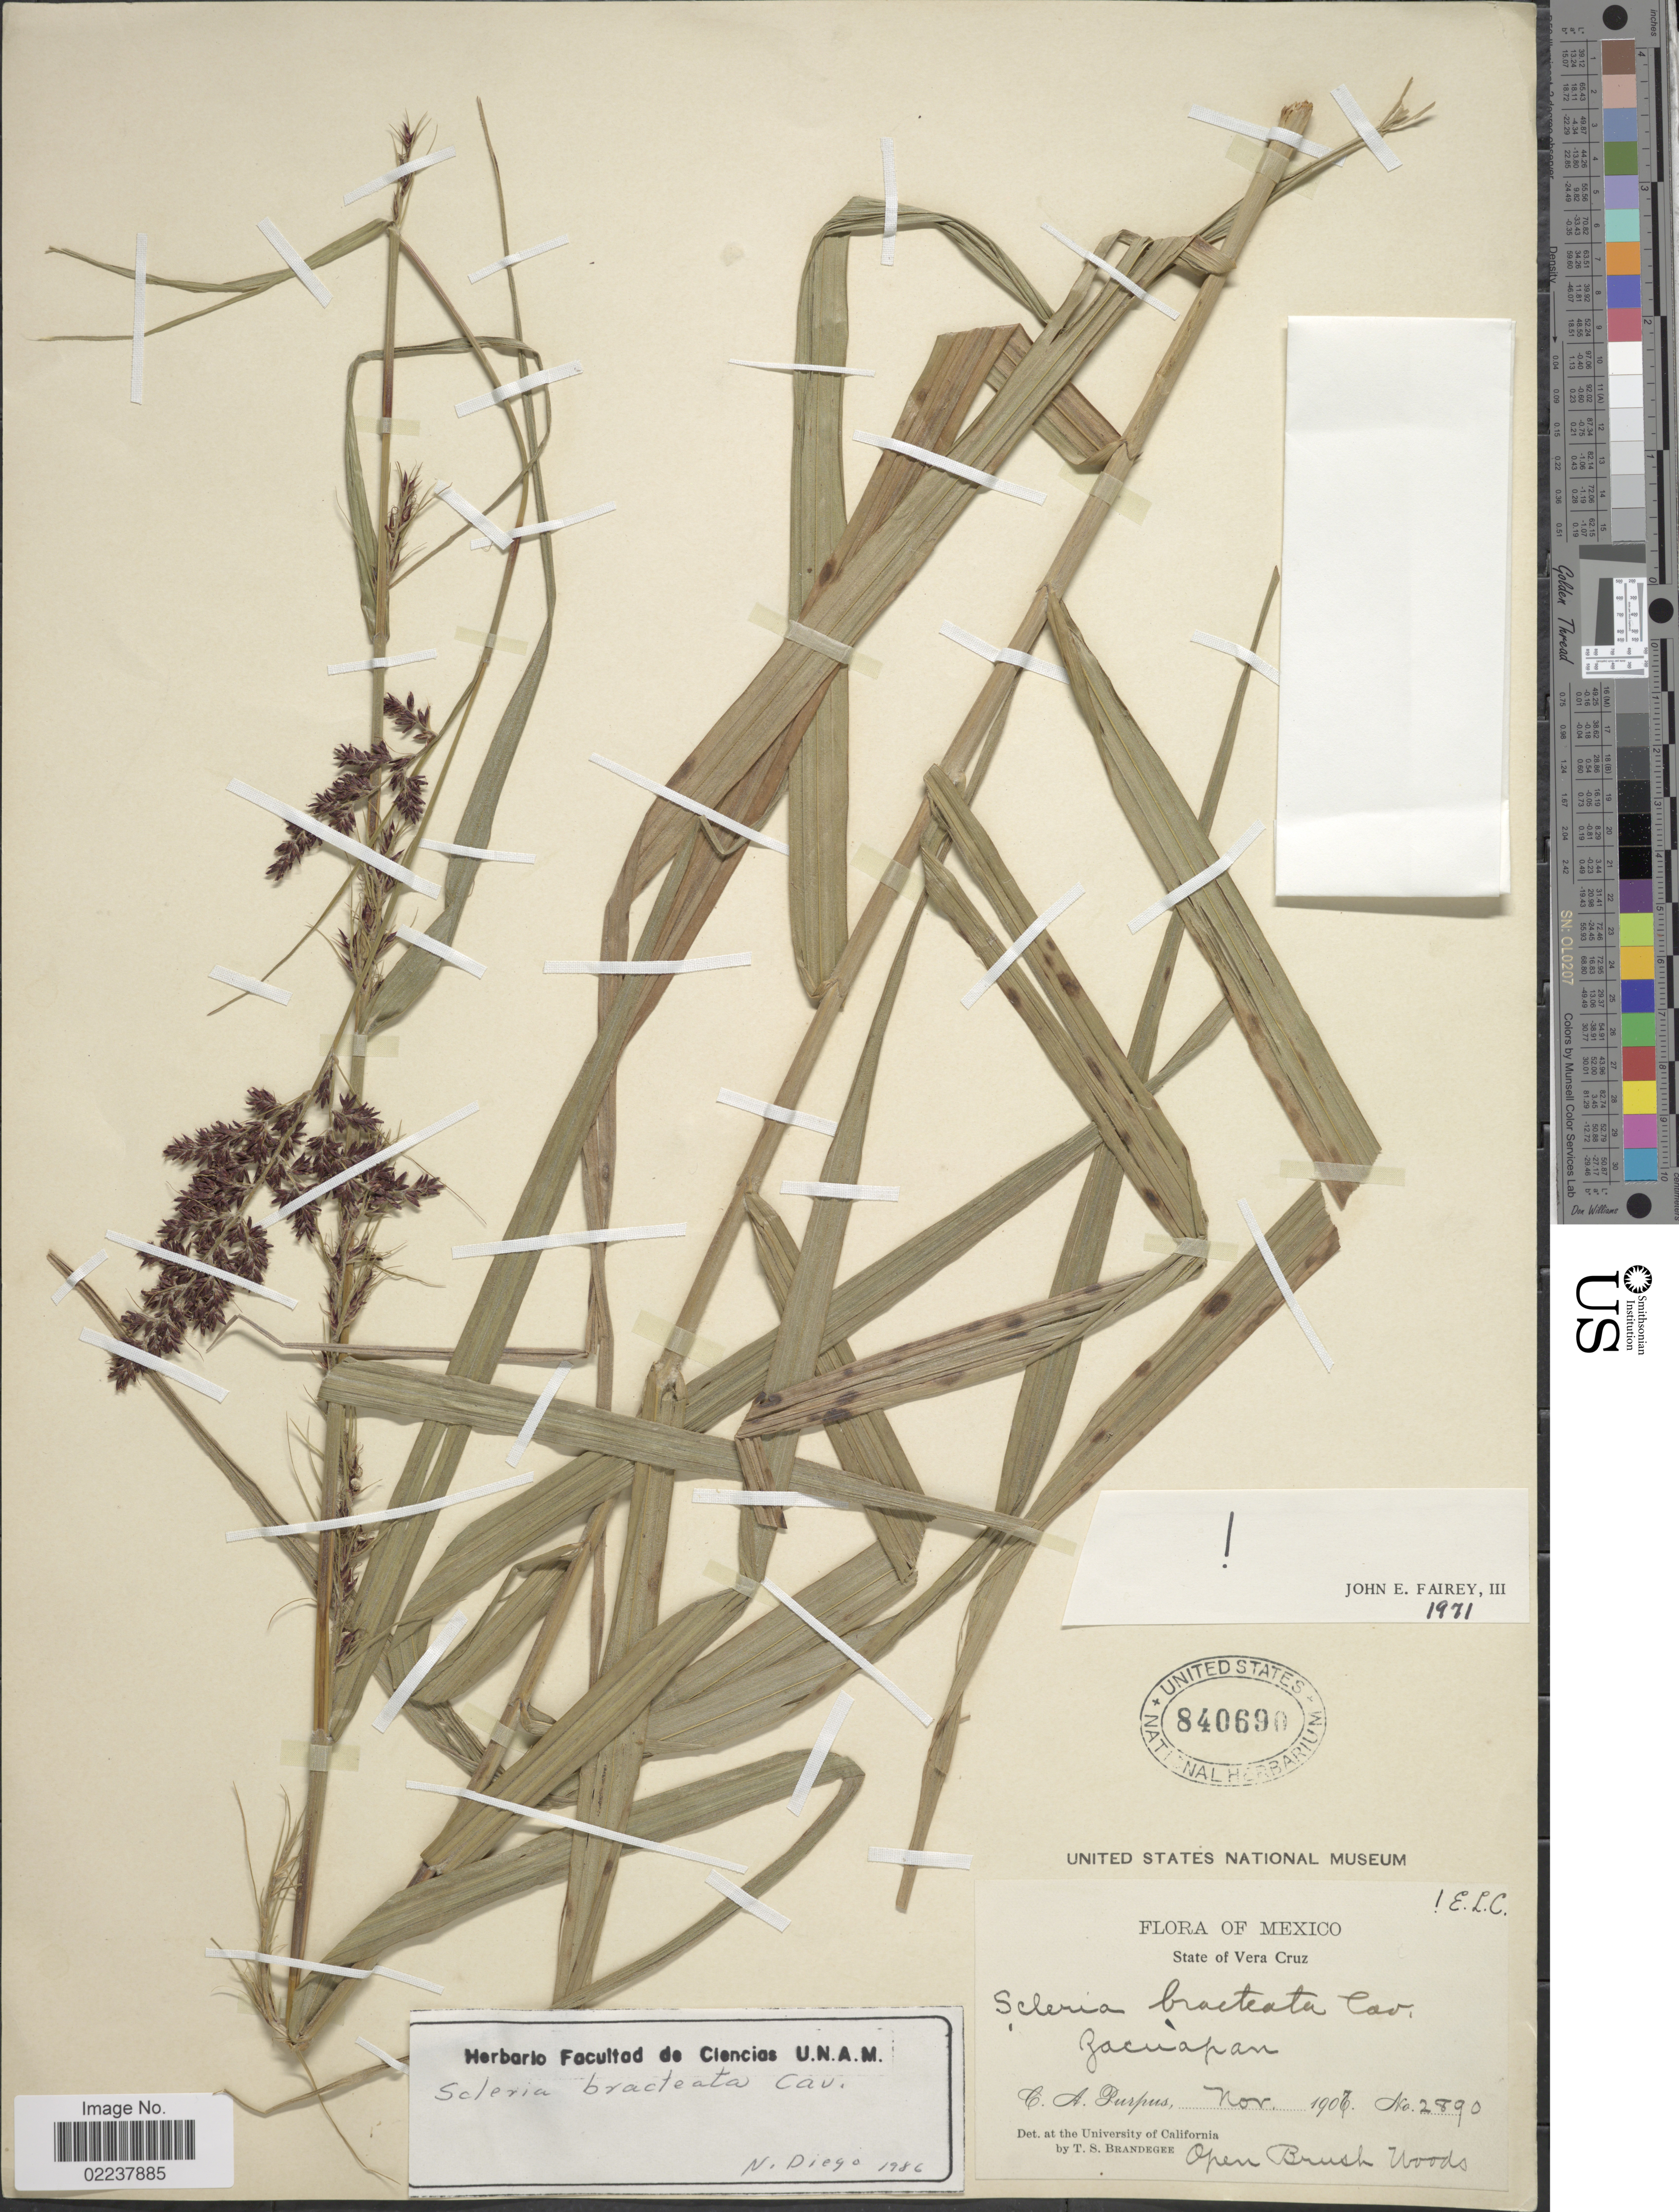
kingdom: Plantae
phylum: Tracheophyta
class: Liliopsida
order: Poales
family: Cyperaceae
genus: Scleria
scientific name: Scleria bracteata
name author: Cav.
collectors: C. A. Purpus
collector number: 2890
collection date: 1907-11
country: Mexico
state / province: Veracruz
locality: Zacuapan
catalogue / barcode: US 840690